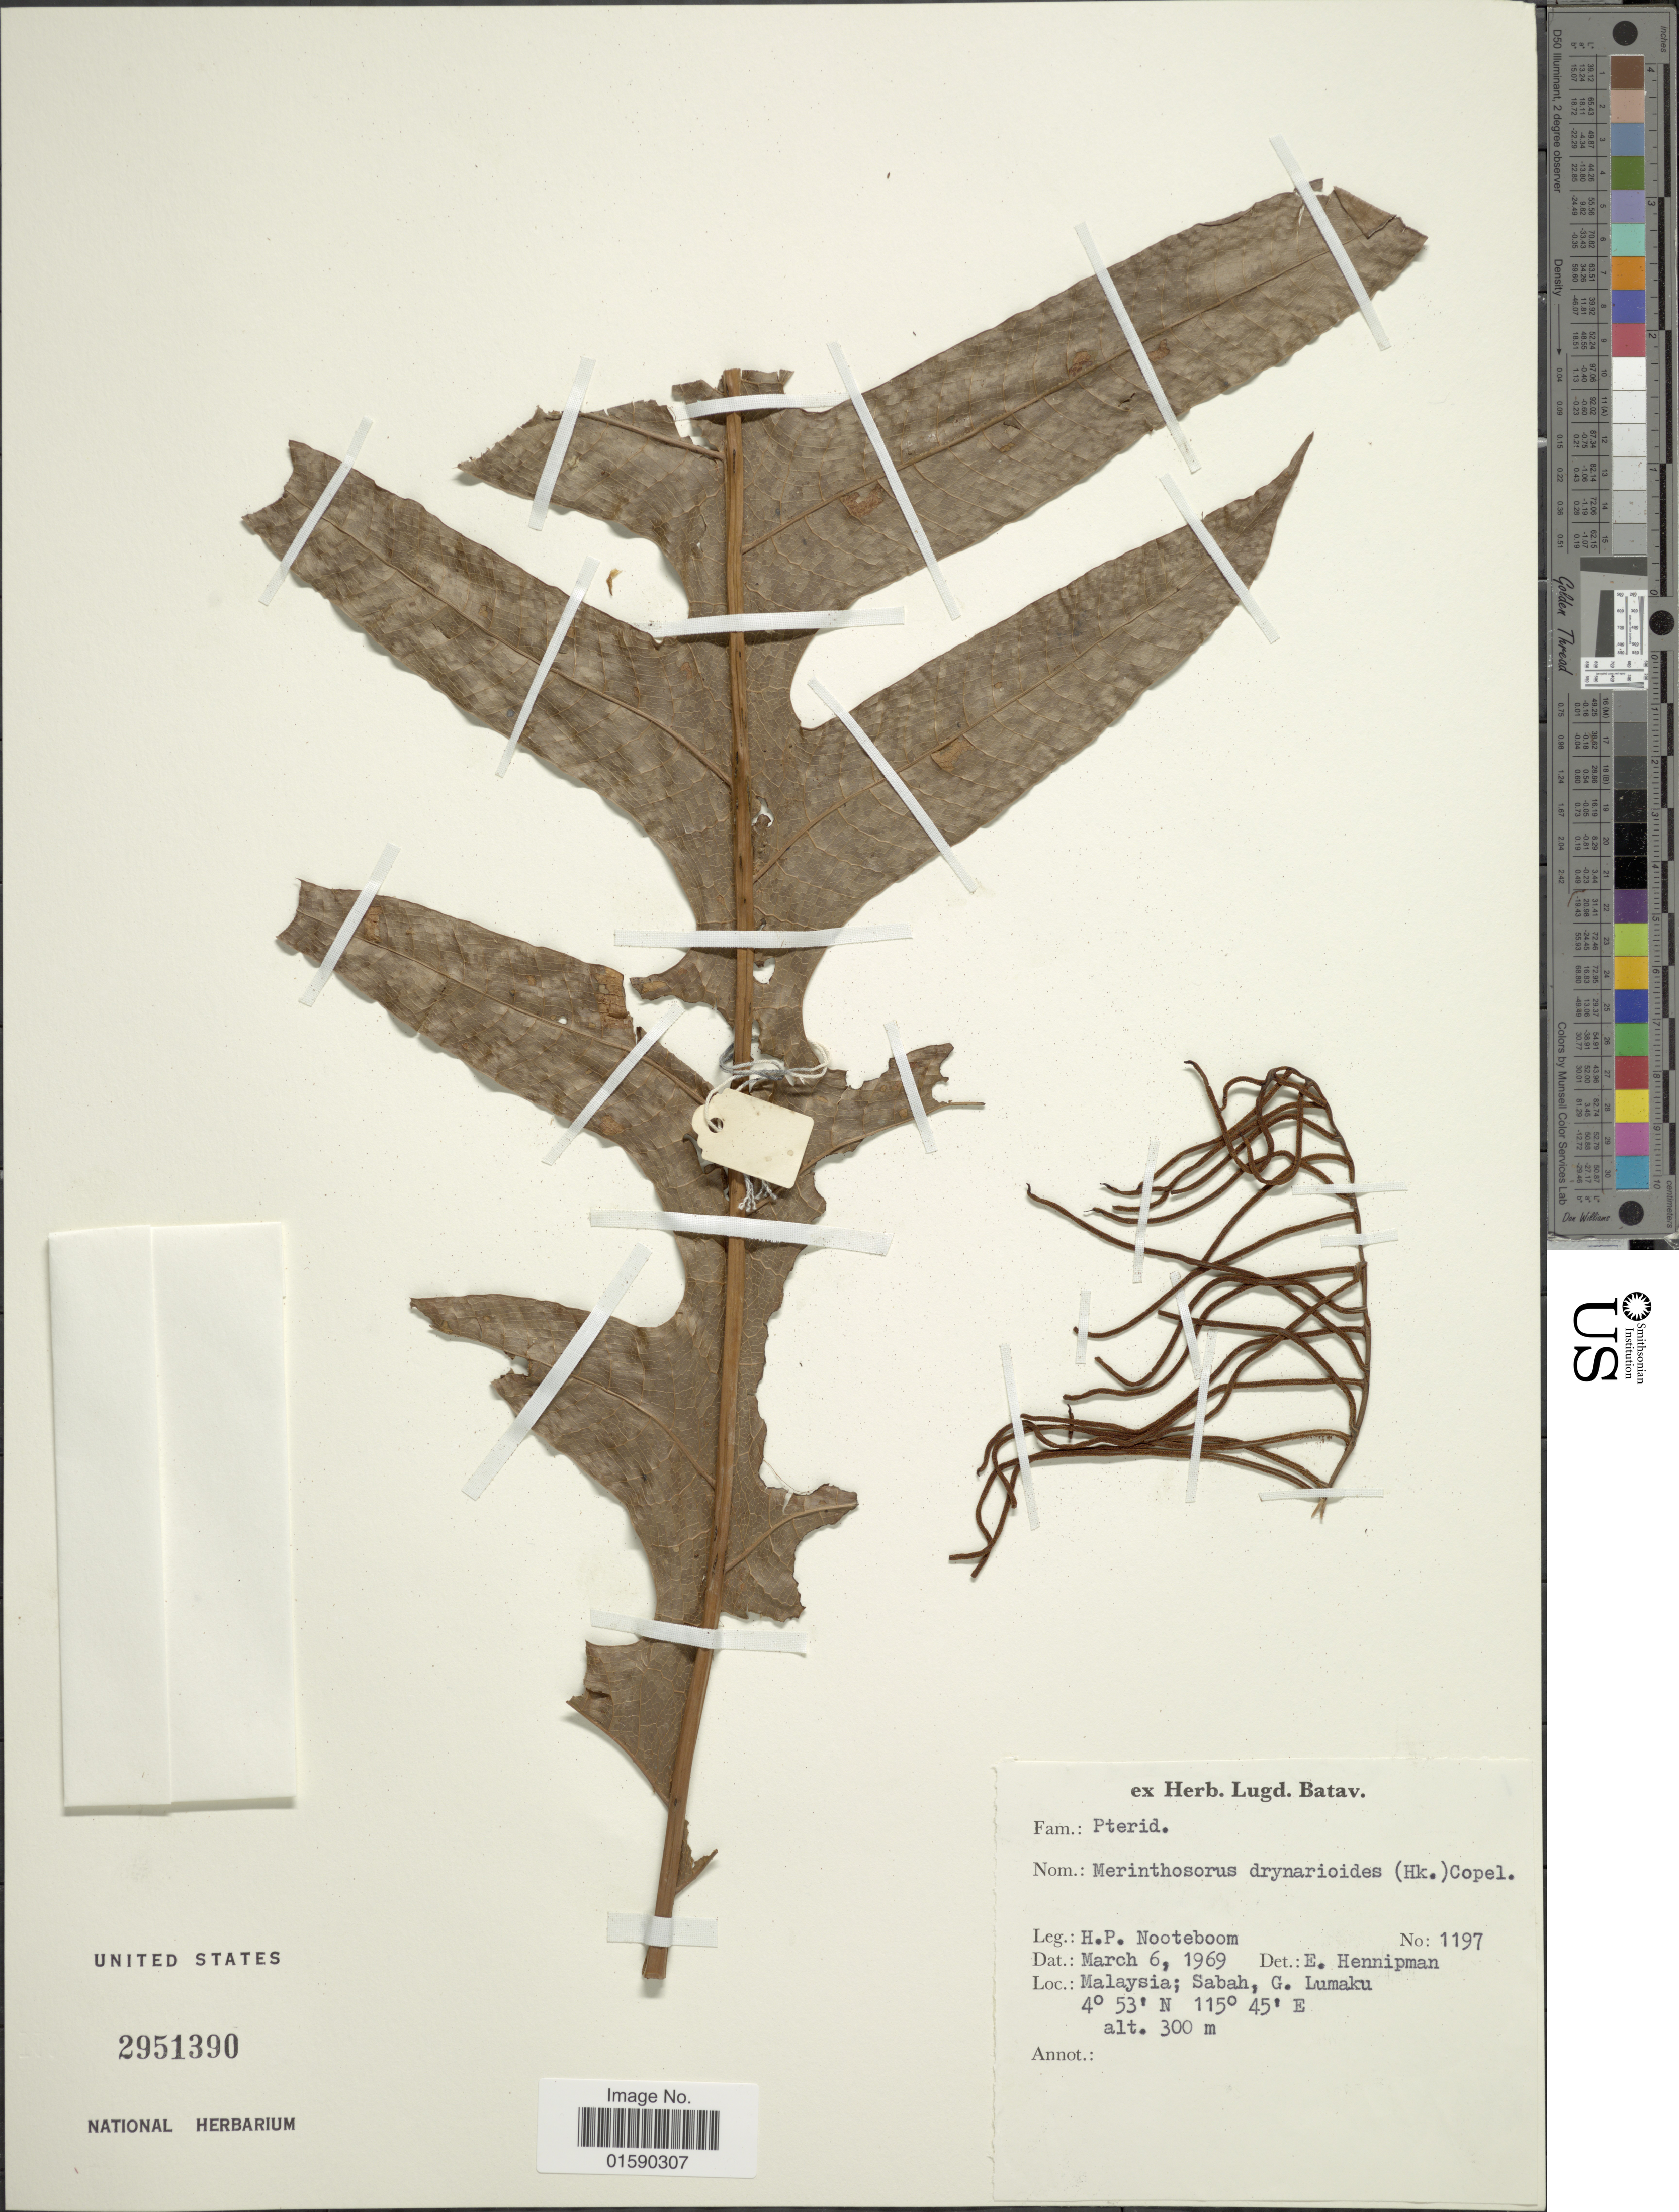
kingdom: Plantae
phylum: Tracheophyta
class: Polypodiopsida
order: Polypodiales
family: Polypodiaceae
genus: Aglaomorpha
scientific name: Aglaomorpha drynarioides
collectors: H. P. Nooteboom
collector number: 1197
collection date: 1969-03-06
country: Malaysia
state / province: Sabah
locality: Malaysia; Sabah, G. Lumaku.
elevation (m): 300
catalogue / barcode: US 2951390